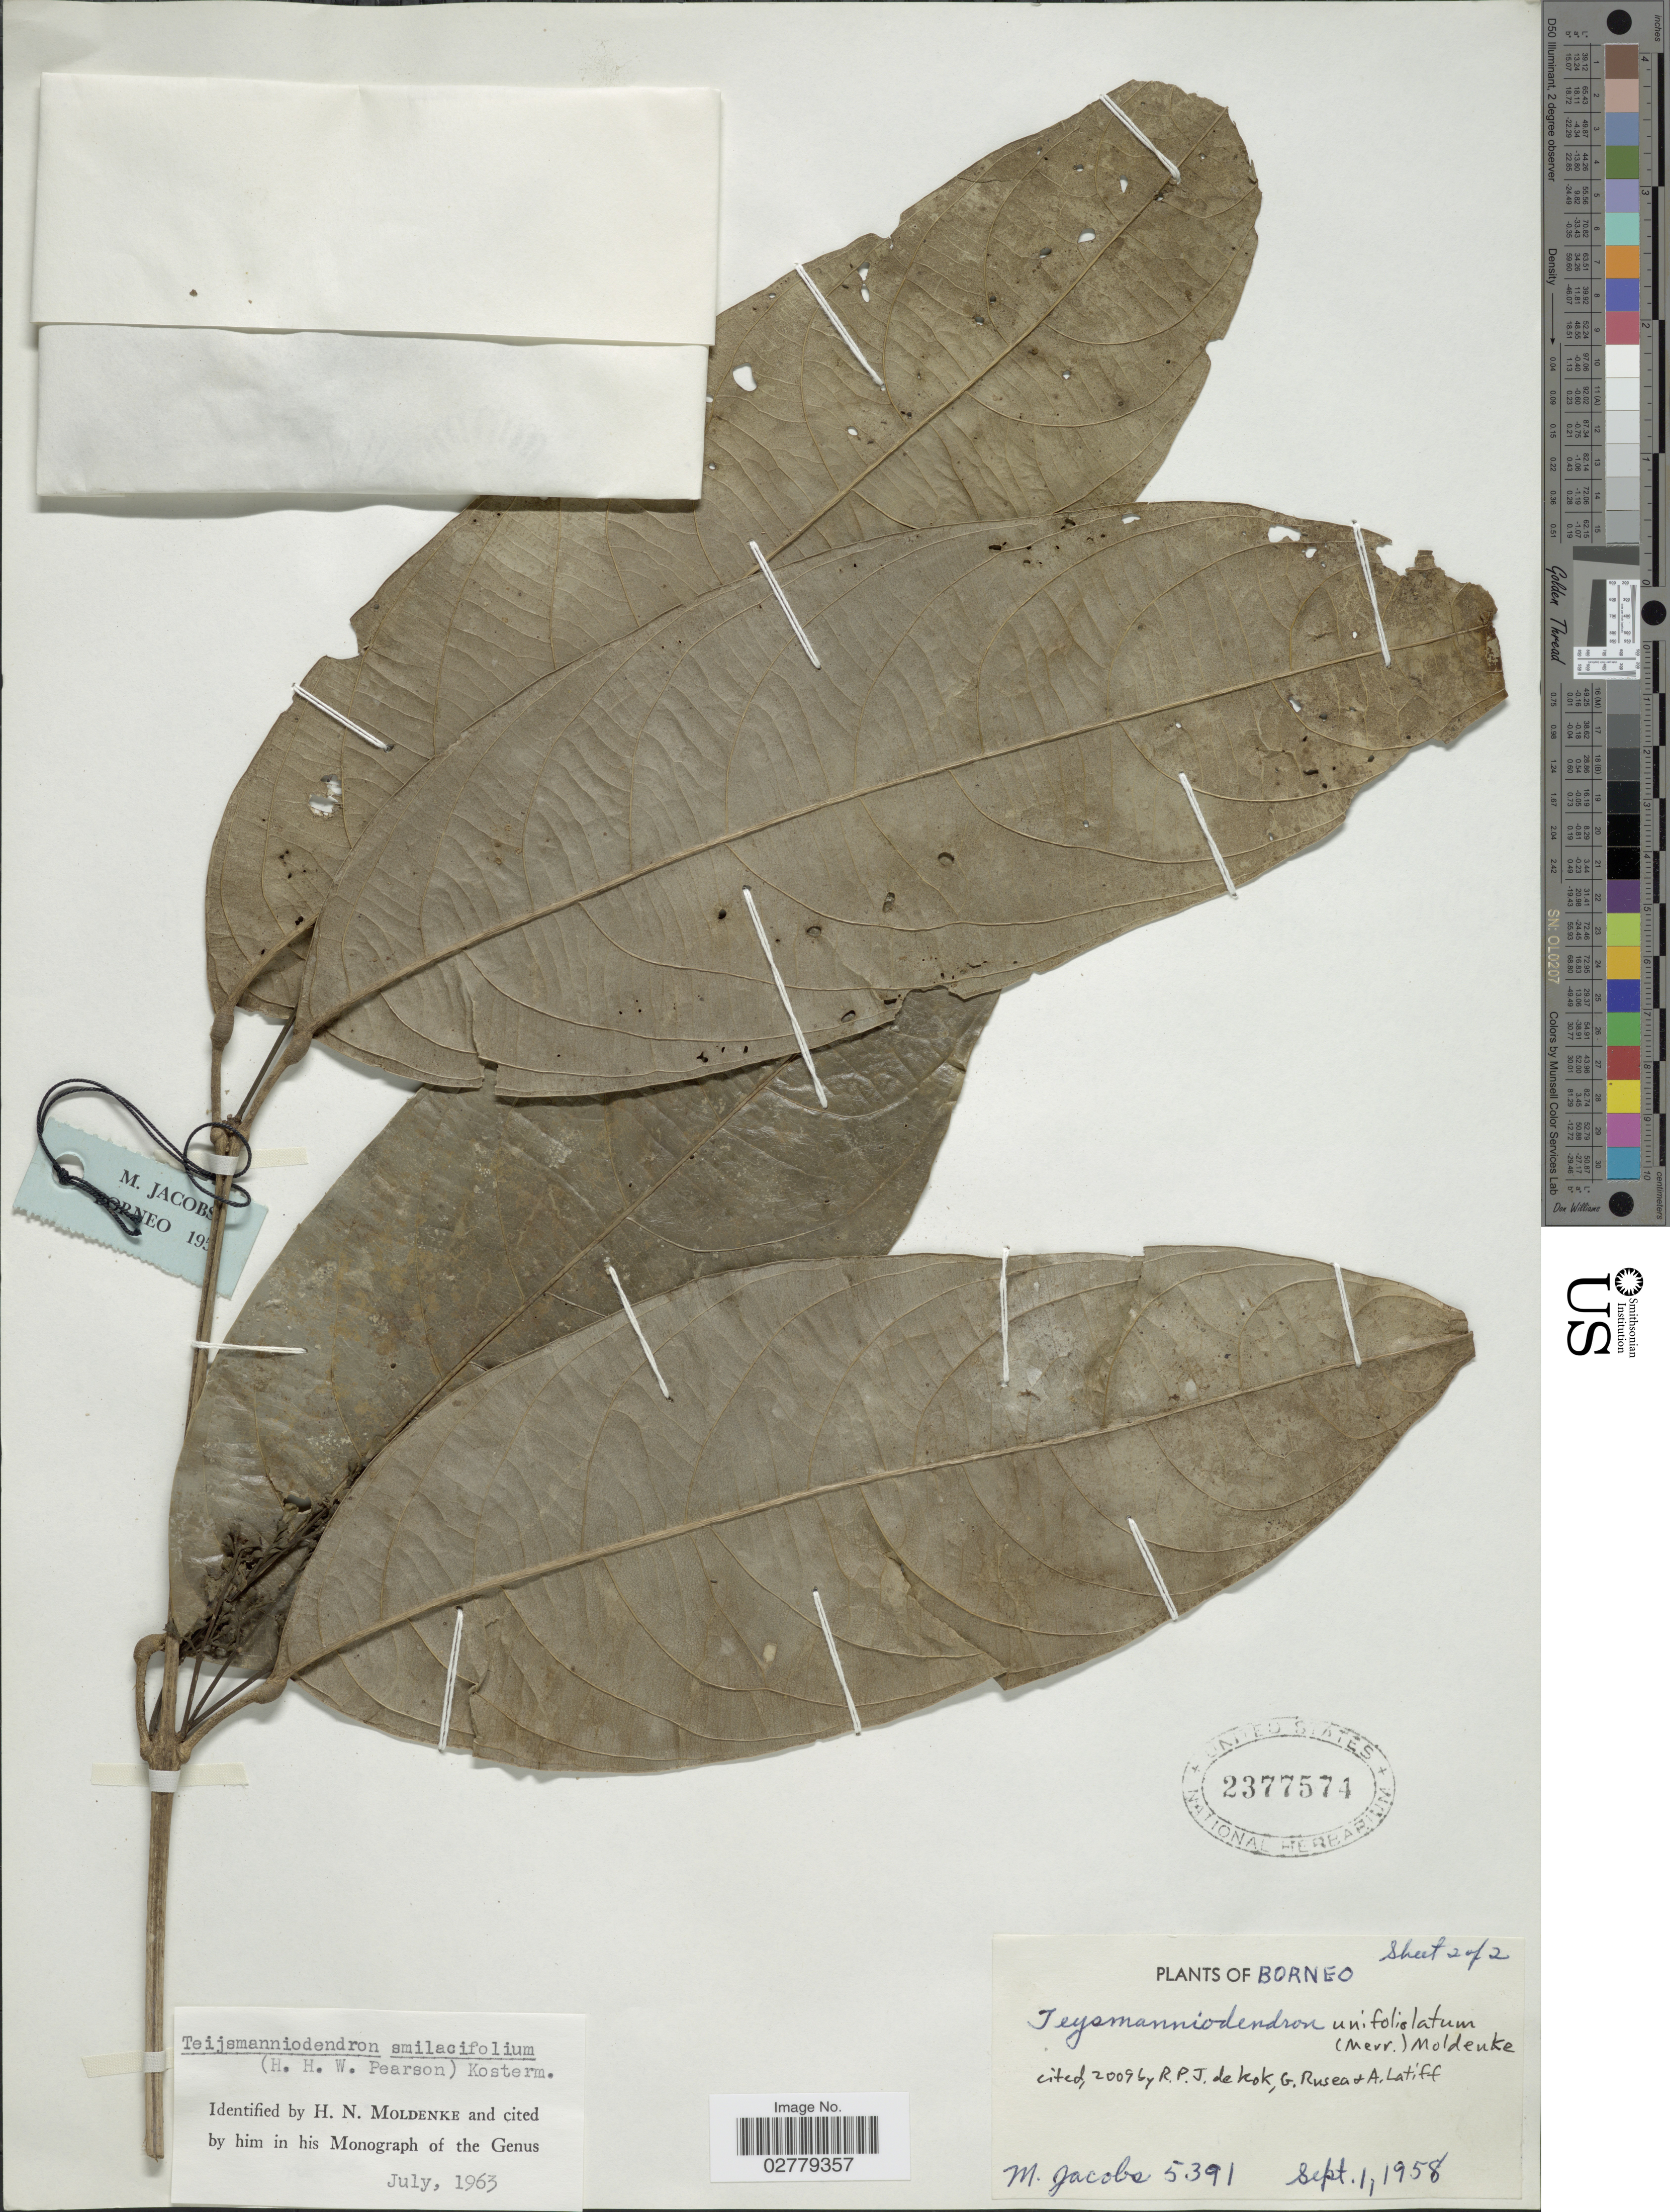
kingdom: Plantae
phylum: Tracheophyta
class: Magnoliopsida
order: Lamiales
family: Lamiaceae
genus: Teijsmanniodendron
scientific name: Teijsmanniodendron unifoliolatum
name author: (Merr.) Moldenke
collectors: M. Jacobs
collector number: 5391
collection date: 1958-09-01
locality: Borneo.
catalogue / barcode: US 2377574